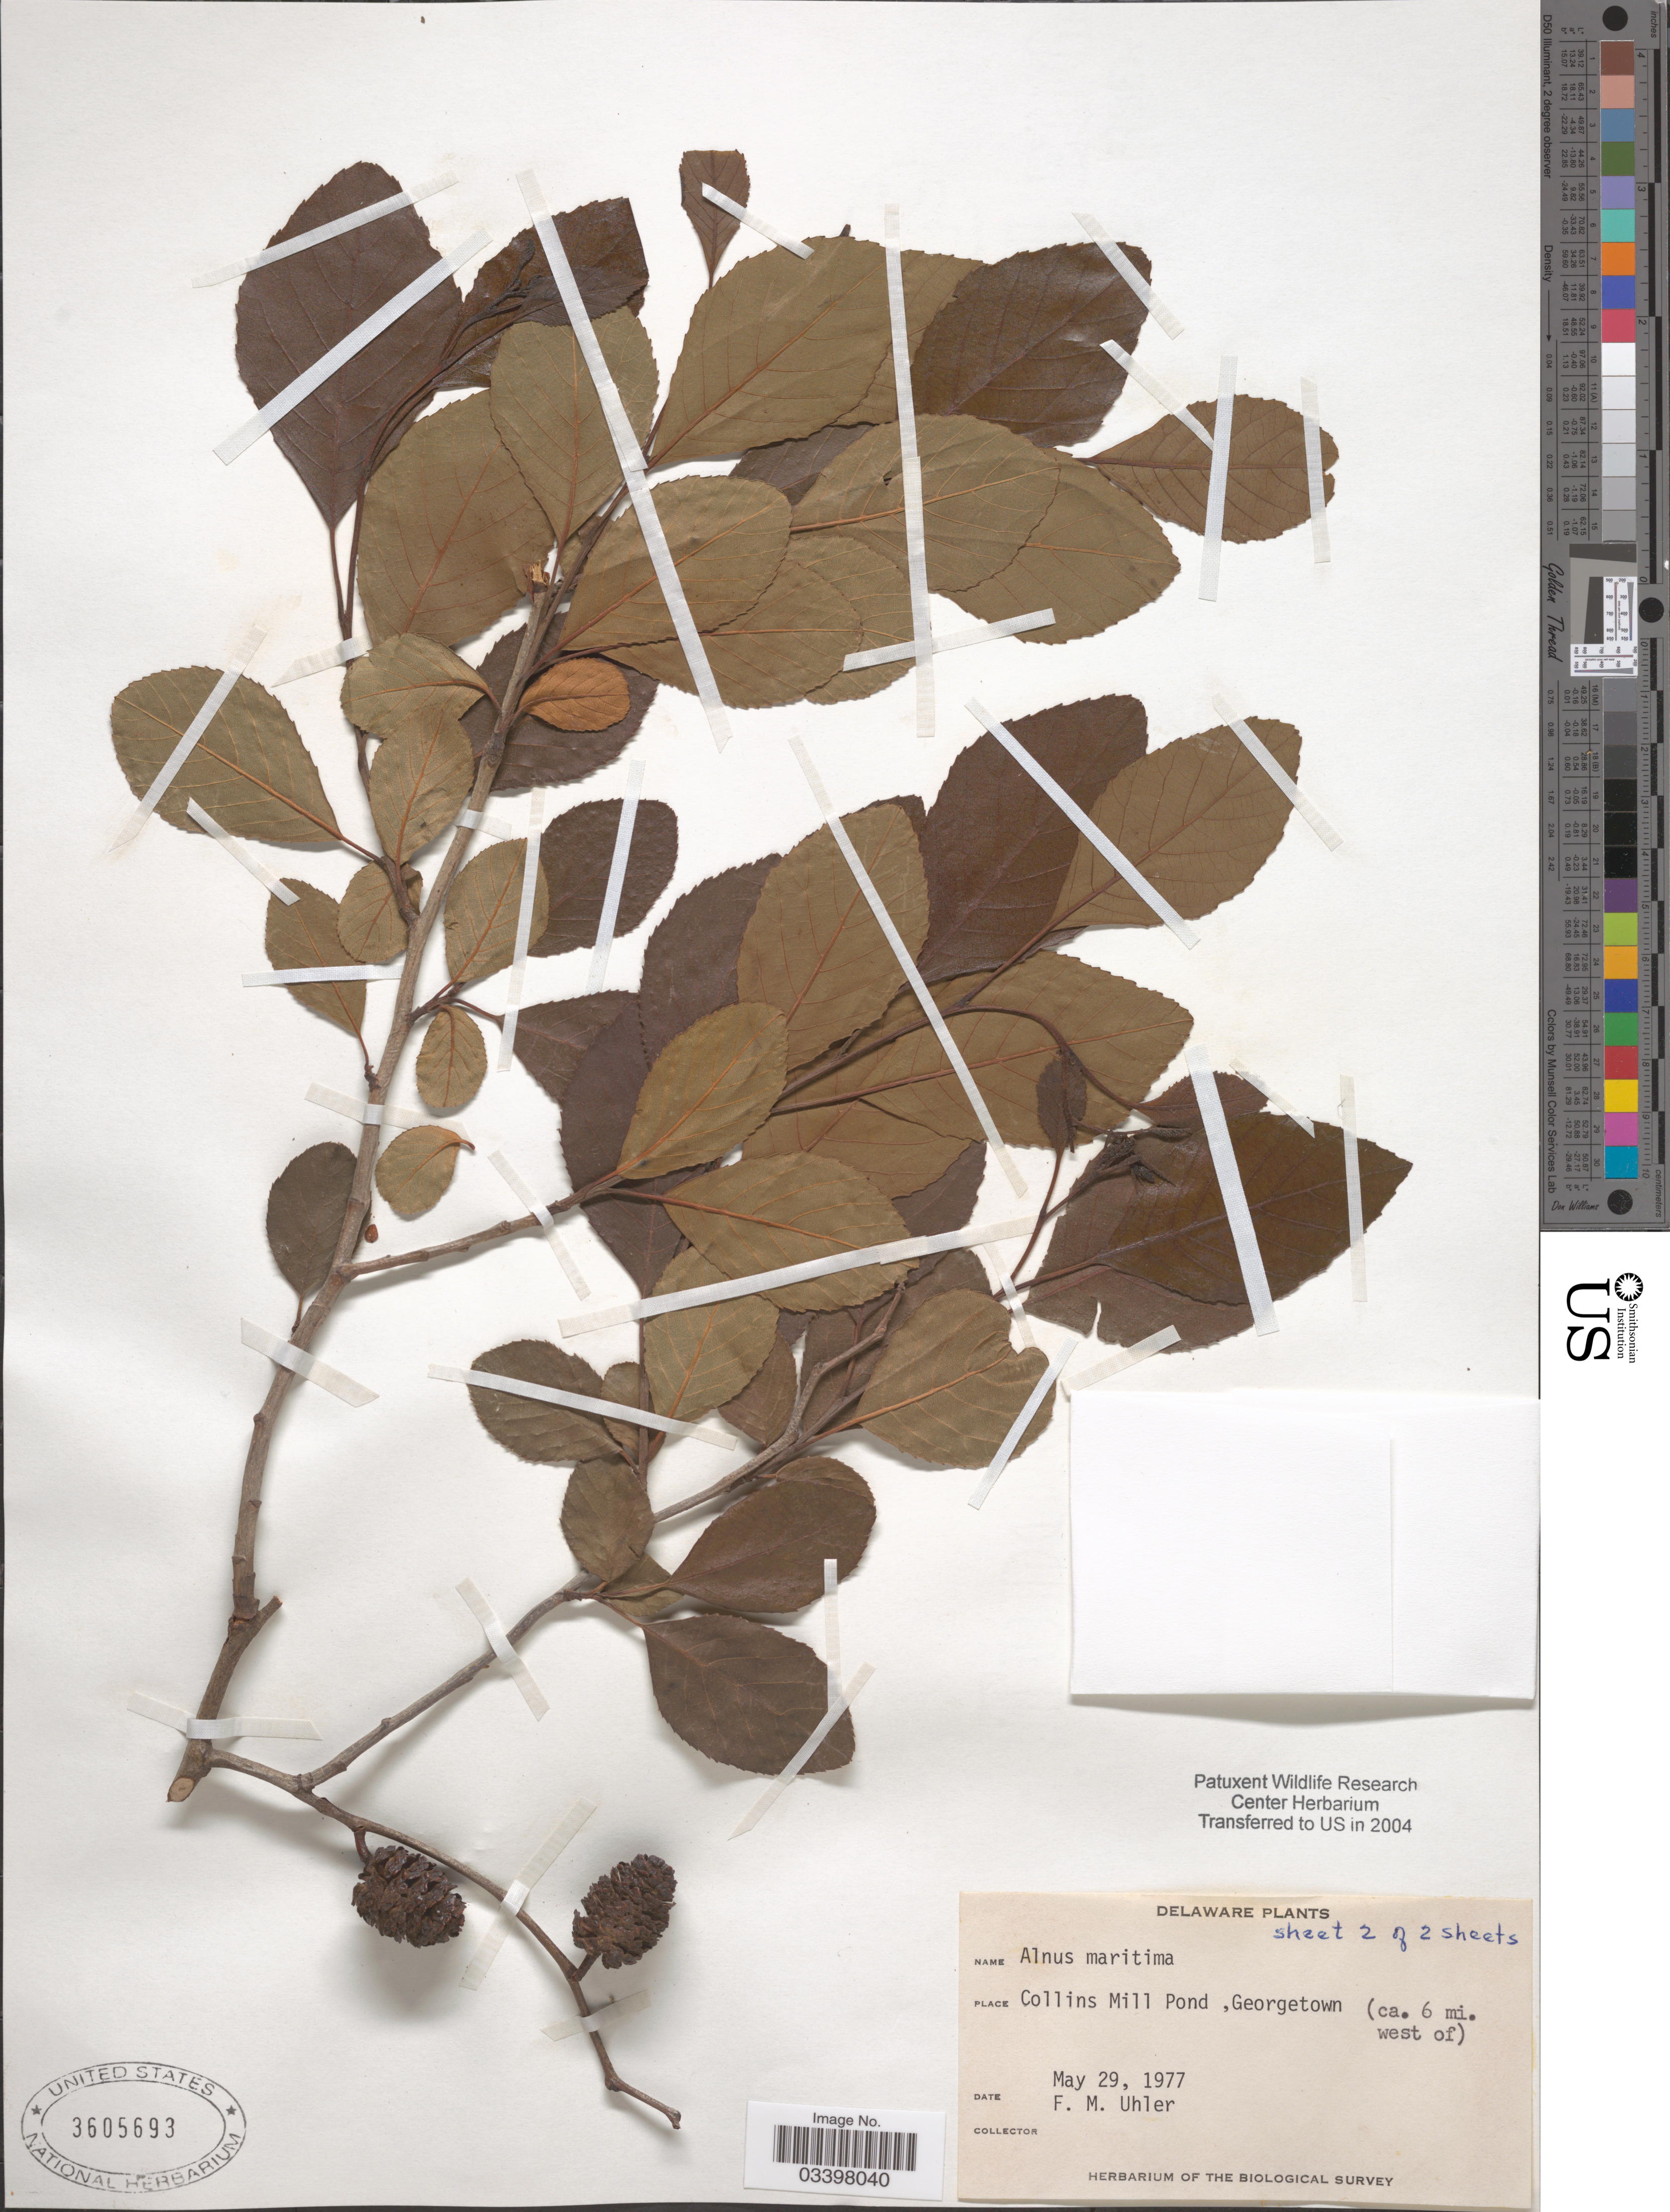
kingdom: Plantae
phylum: Tracheophyta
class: Magnoliopsida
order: Fagales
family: Betulaceae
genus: Alnus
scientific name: Alnus maritima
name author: (Marshall) Muhl. ex Nutt.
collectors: F. M. Uhler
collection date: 1977-05-29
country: United States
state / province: Delaware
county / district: Sussex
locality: Collins Mill Pond, Georgetown (ca. 6 mi. west of).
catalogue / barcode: US 3605693